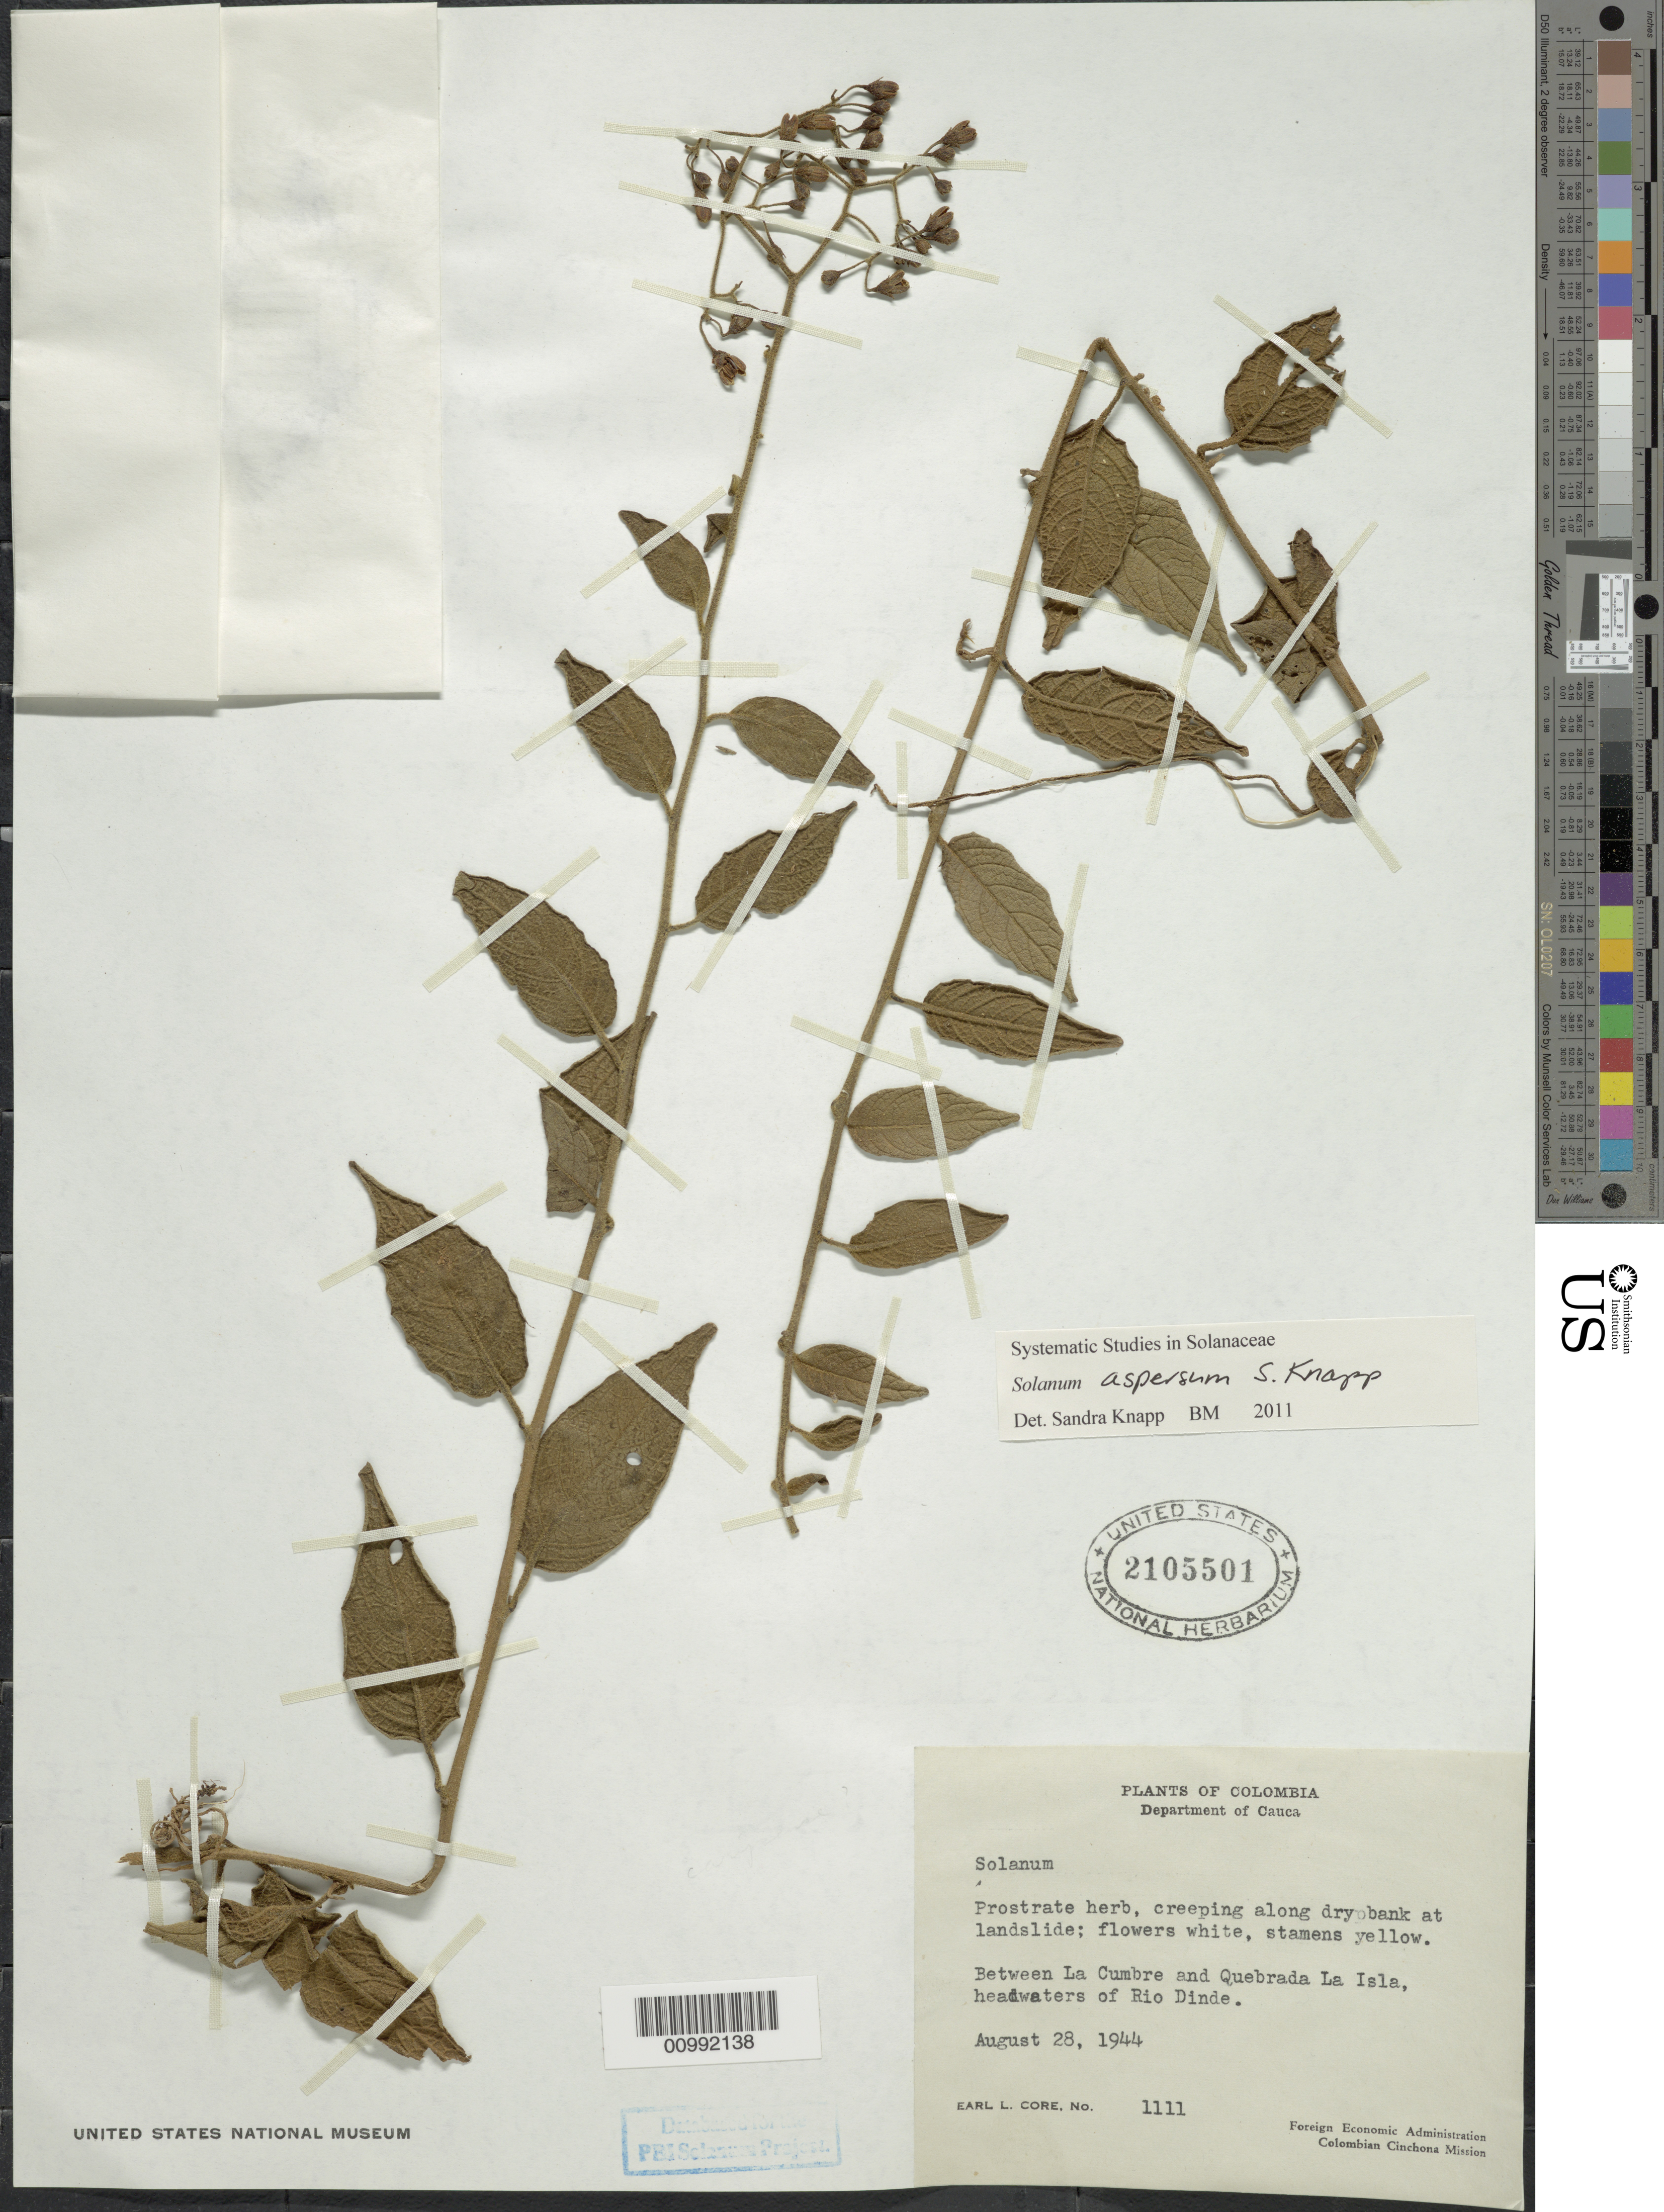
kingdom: Plantae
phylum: Tracheophyta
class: Magnoliopsida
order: Solanales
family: Solanaceae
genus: Solanum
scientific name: Solanum aspersum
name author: S. Knapp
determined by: Knapp, S. D.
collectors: E. L. Core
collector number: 1111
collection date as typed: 28 Aug 1944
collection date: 1944-08-28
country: Colombia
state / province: Cauca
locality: between La Cumbre and Quebrada La Isla, headwaters of Río Dinde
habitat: dry bank at landslide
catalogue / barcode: US 2105501